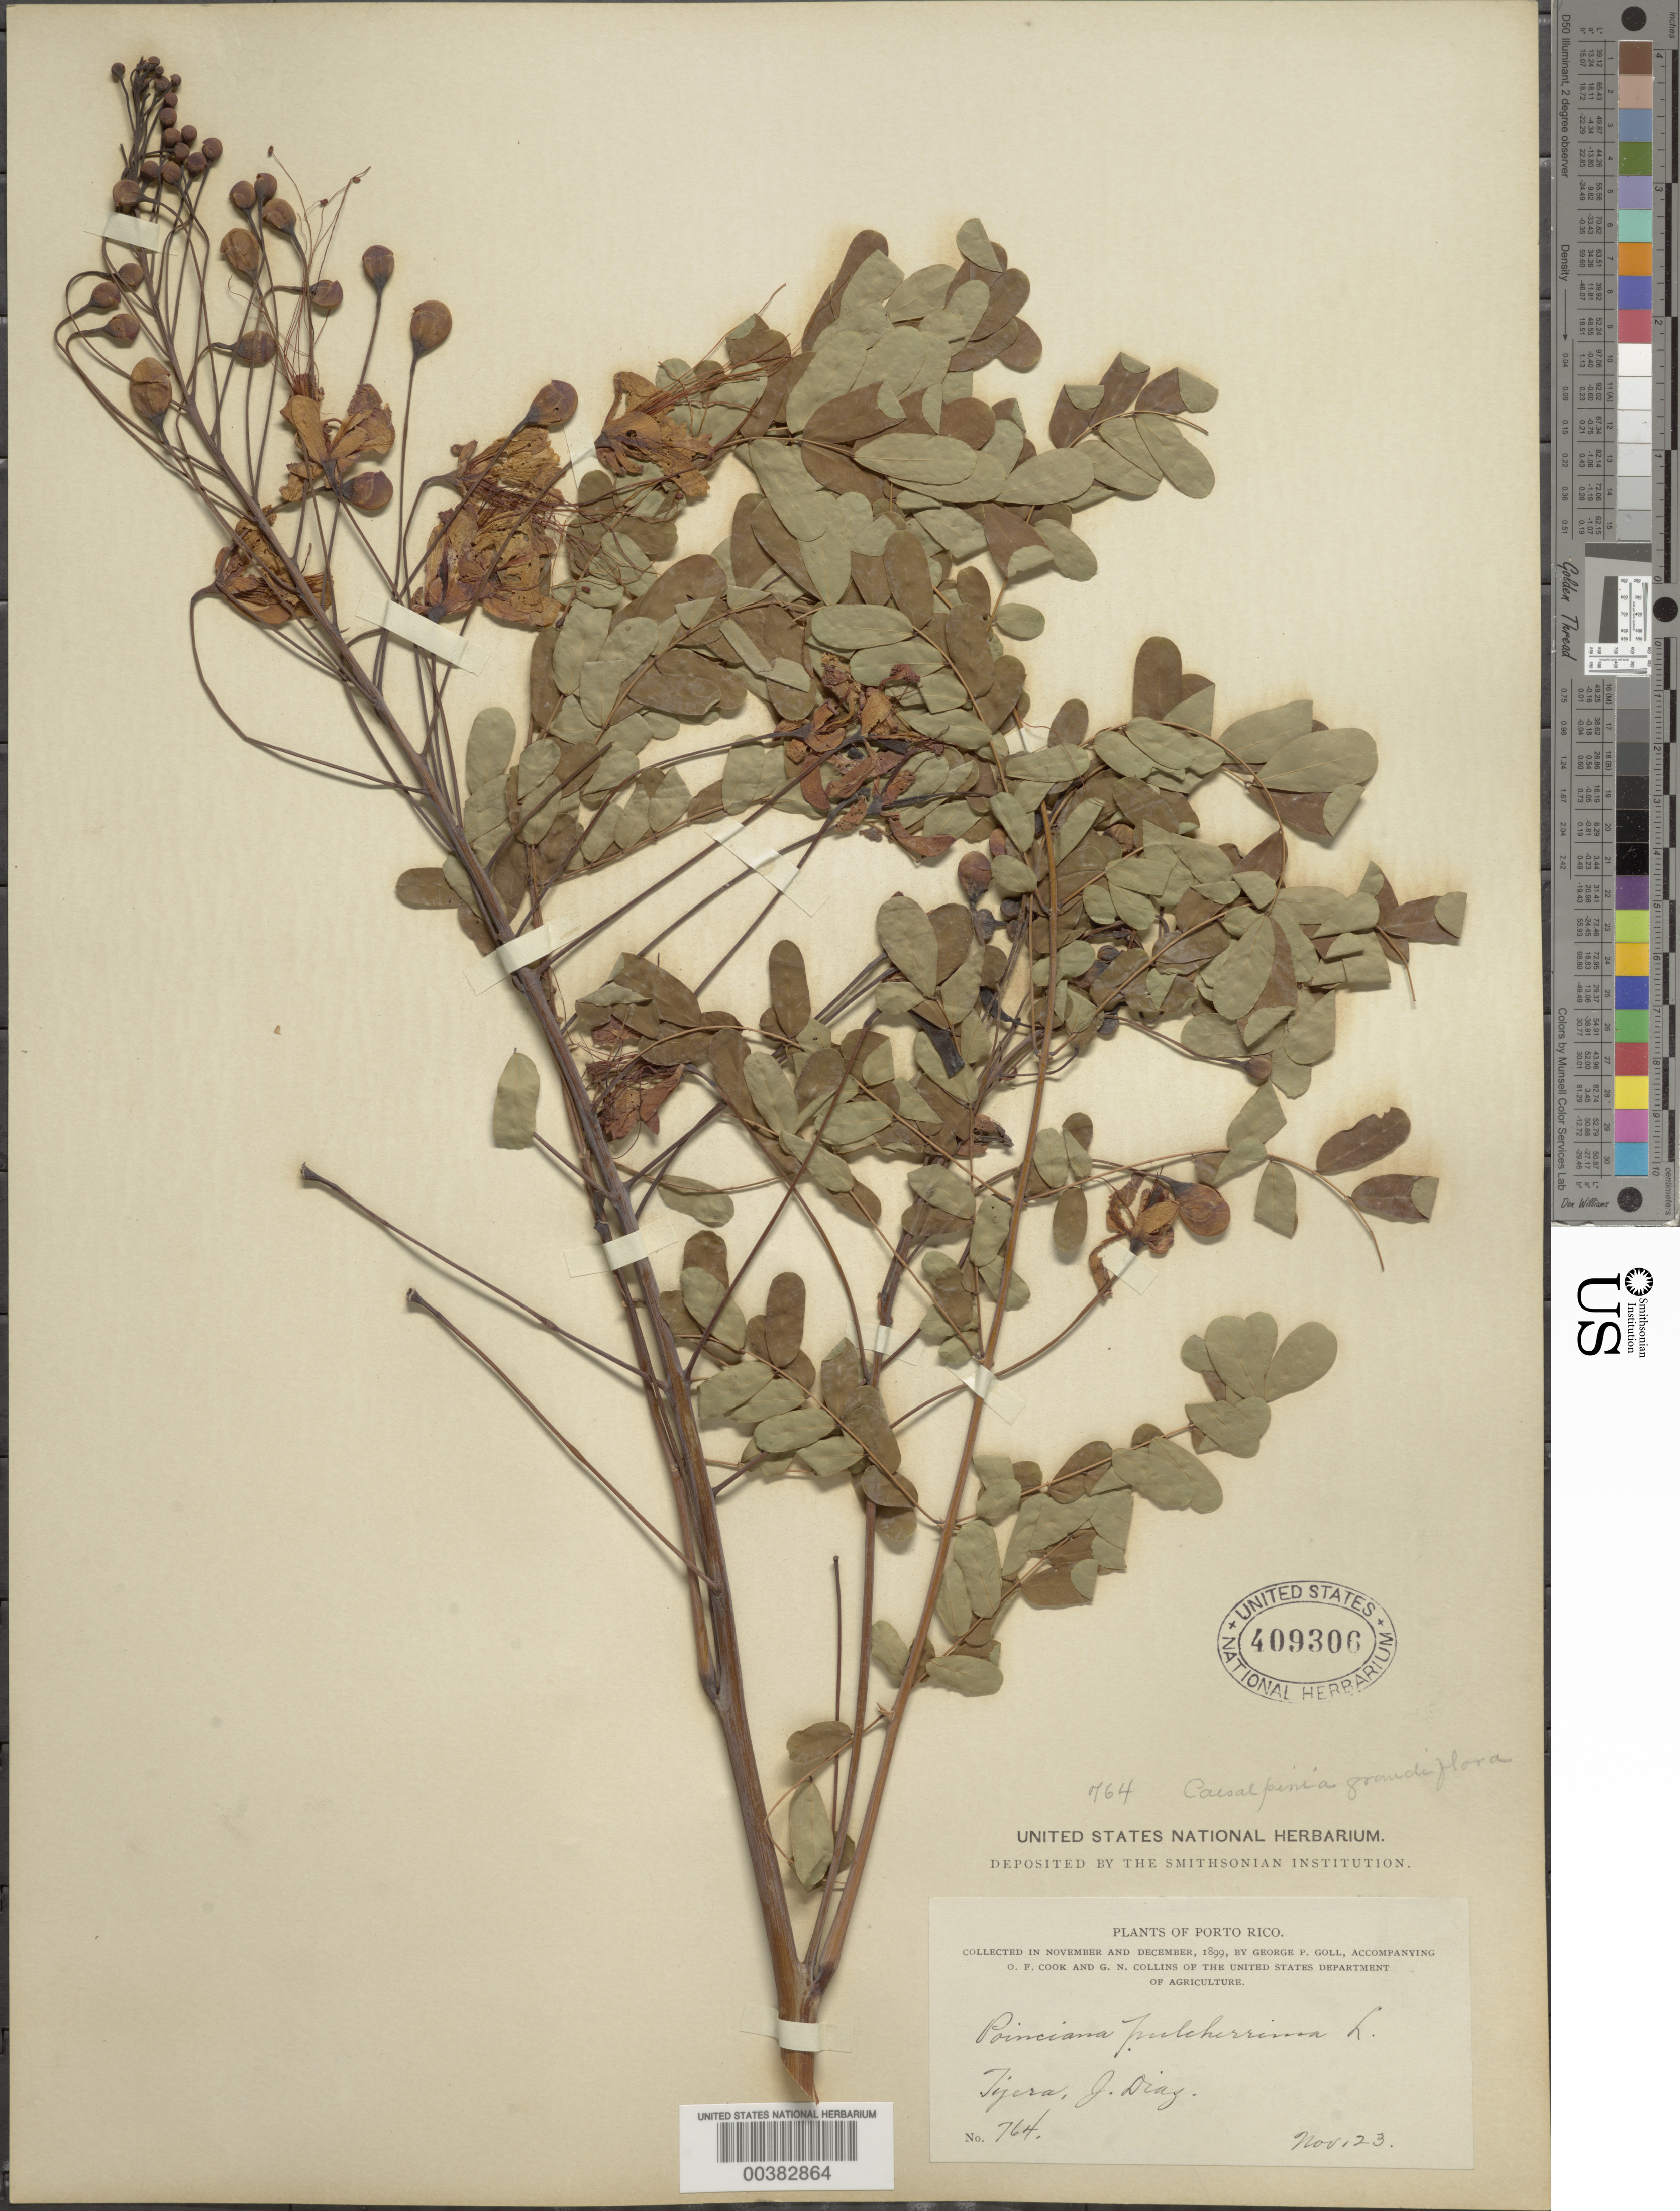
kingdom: Plantae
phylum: Tracheophyta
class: Magnoliopsida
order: Fabales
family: Fabaceae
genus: Caesalpinia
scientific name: Caesalpinia pulcherrima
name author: (L.) Sw.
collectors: G. P. Goll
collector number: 764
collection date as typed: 23 Nov 1899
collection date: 1899-11-23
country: Puerto Rico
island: Greater Antilles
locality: Tijera, juana diaz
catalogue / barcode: US 409306